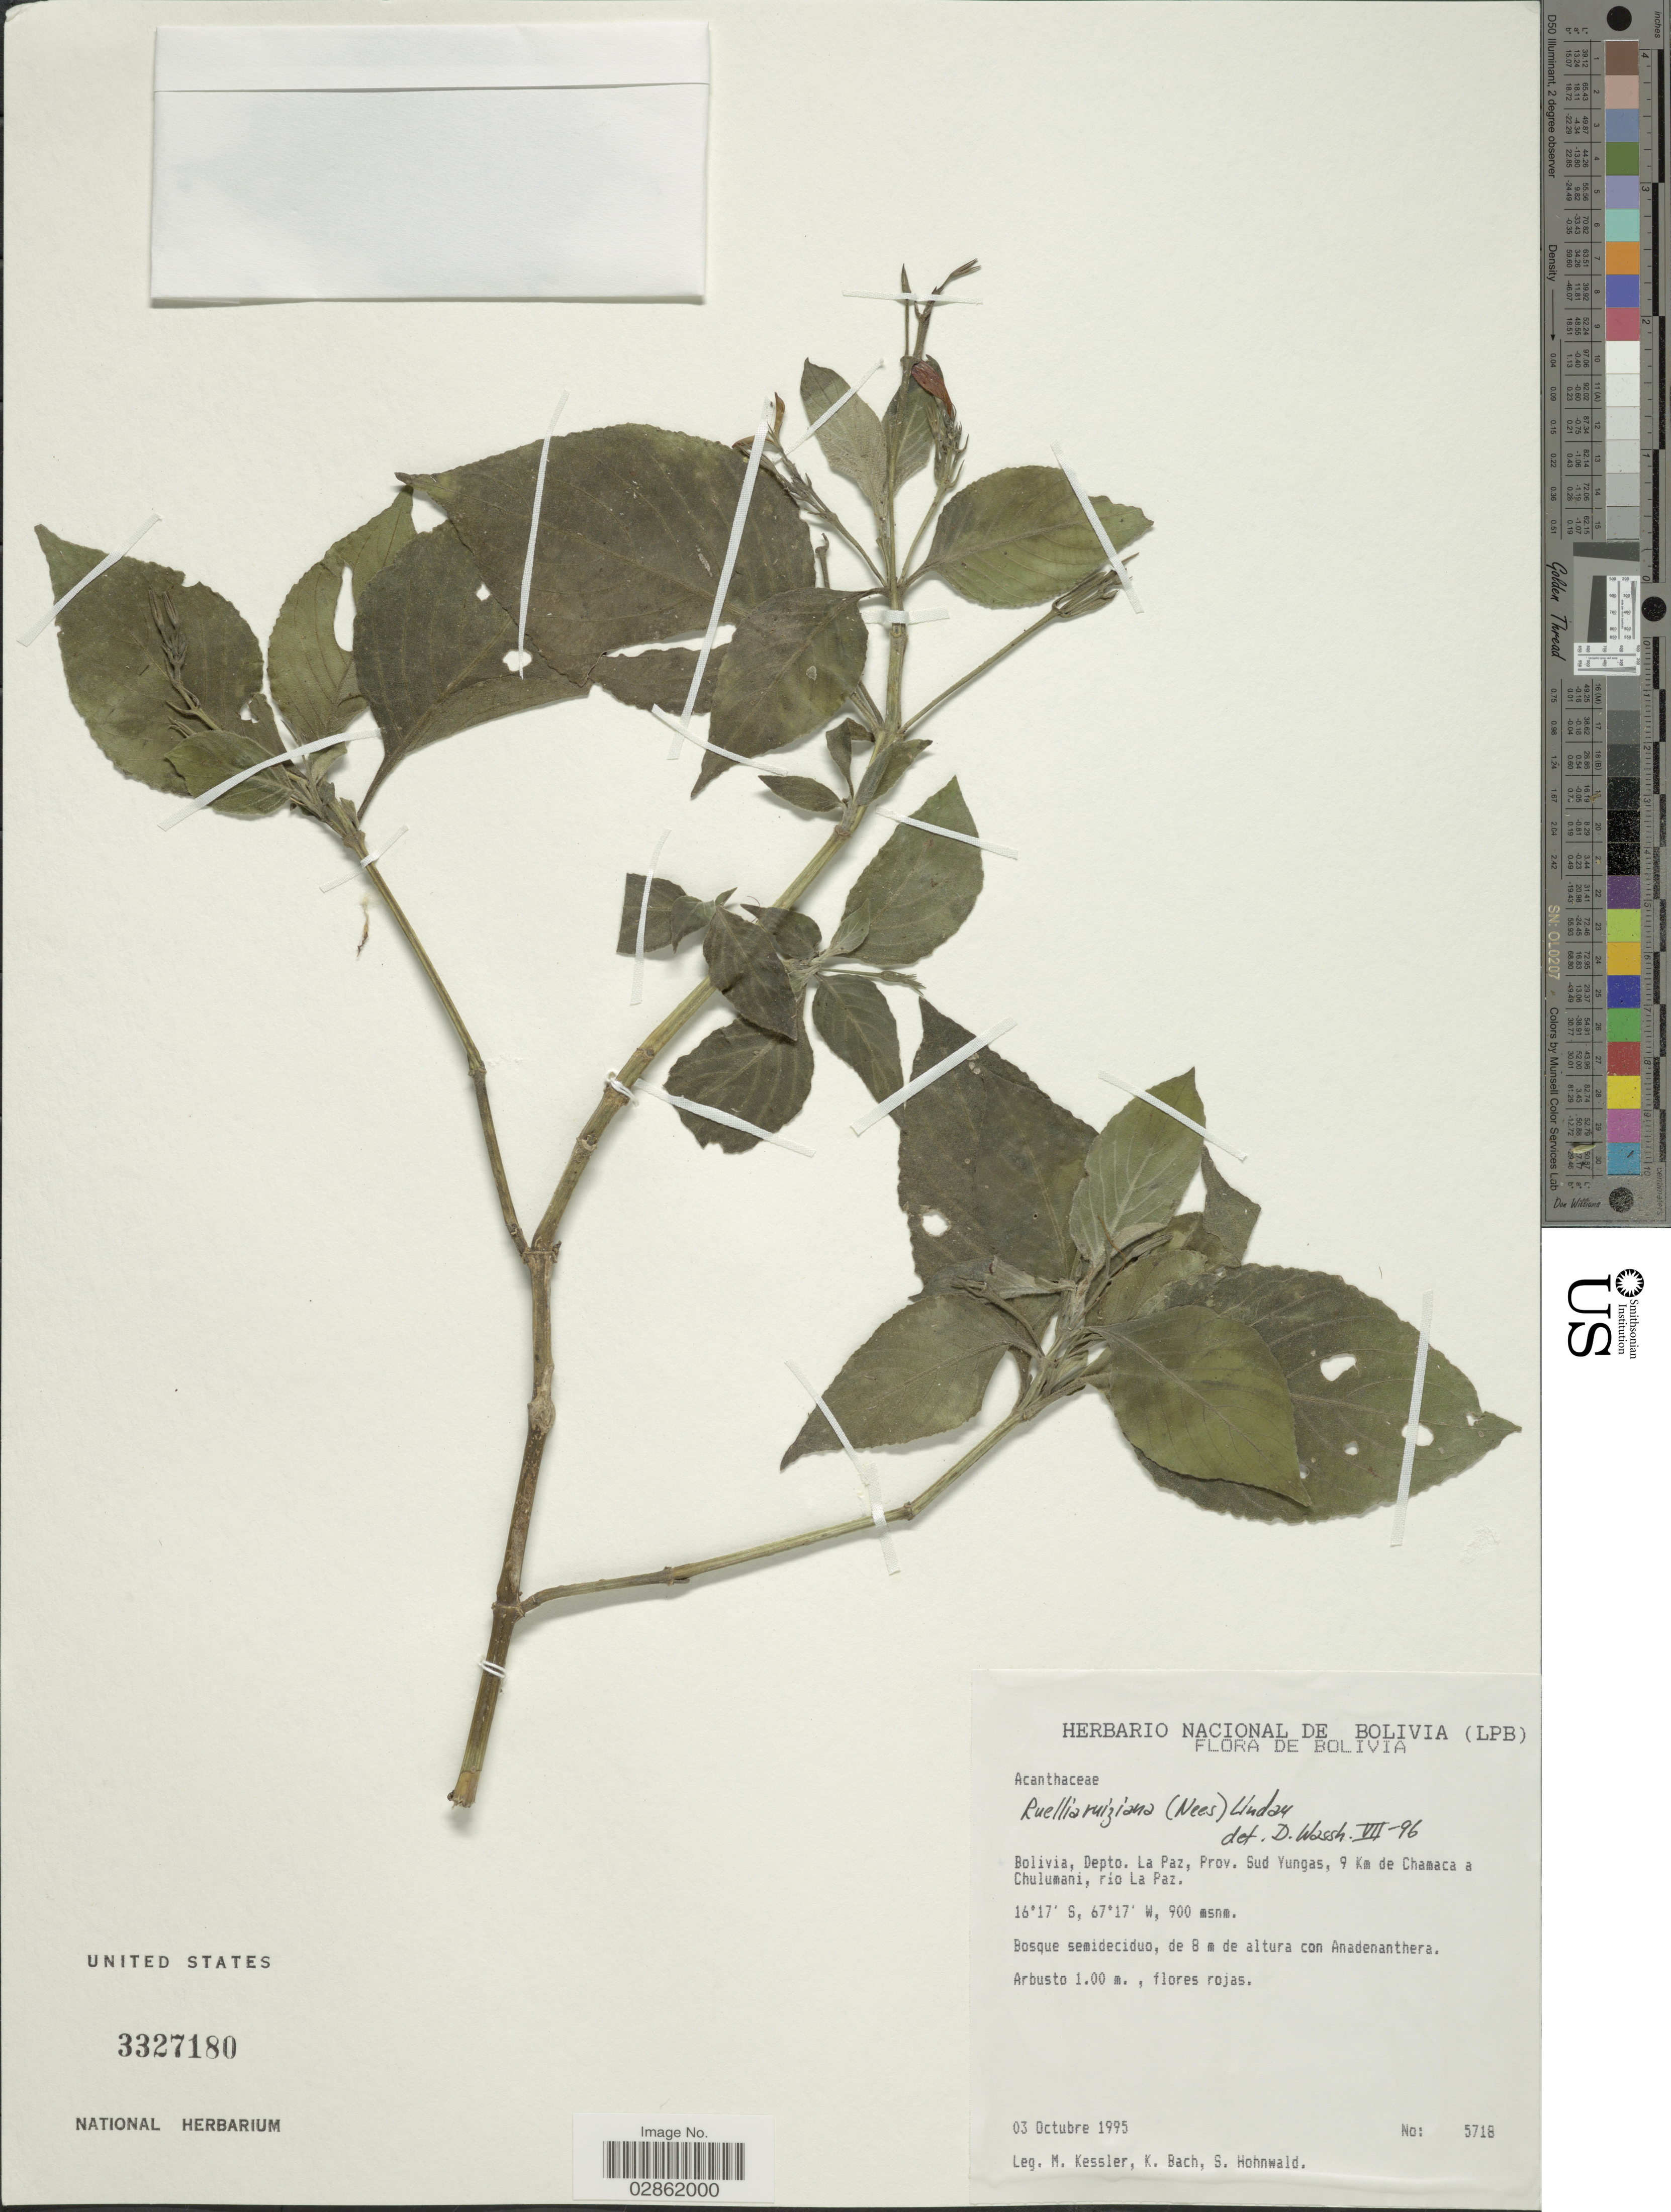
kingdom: Plantae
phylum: Tracheophyta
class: Magnoliopsida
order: Lamiales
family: Acanthaceae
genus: Ruellia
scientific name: Ruellia ruiziana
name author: (Nees) Lindau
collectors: M. Kessler, K. Bach & S. Hohnwald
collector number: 5718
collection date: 1995-10-03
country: Bolivia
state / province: La Paz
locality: Depto. La Paz, Prov. Sud Yungas, 9 Km de Chamaca a Chulumani, río La Paz.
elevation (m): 900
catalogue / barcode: US 3327180